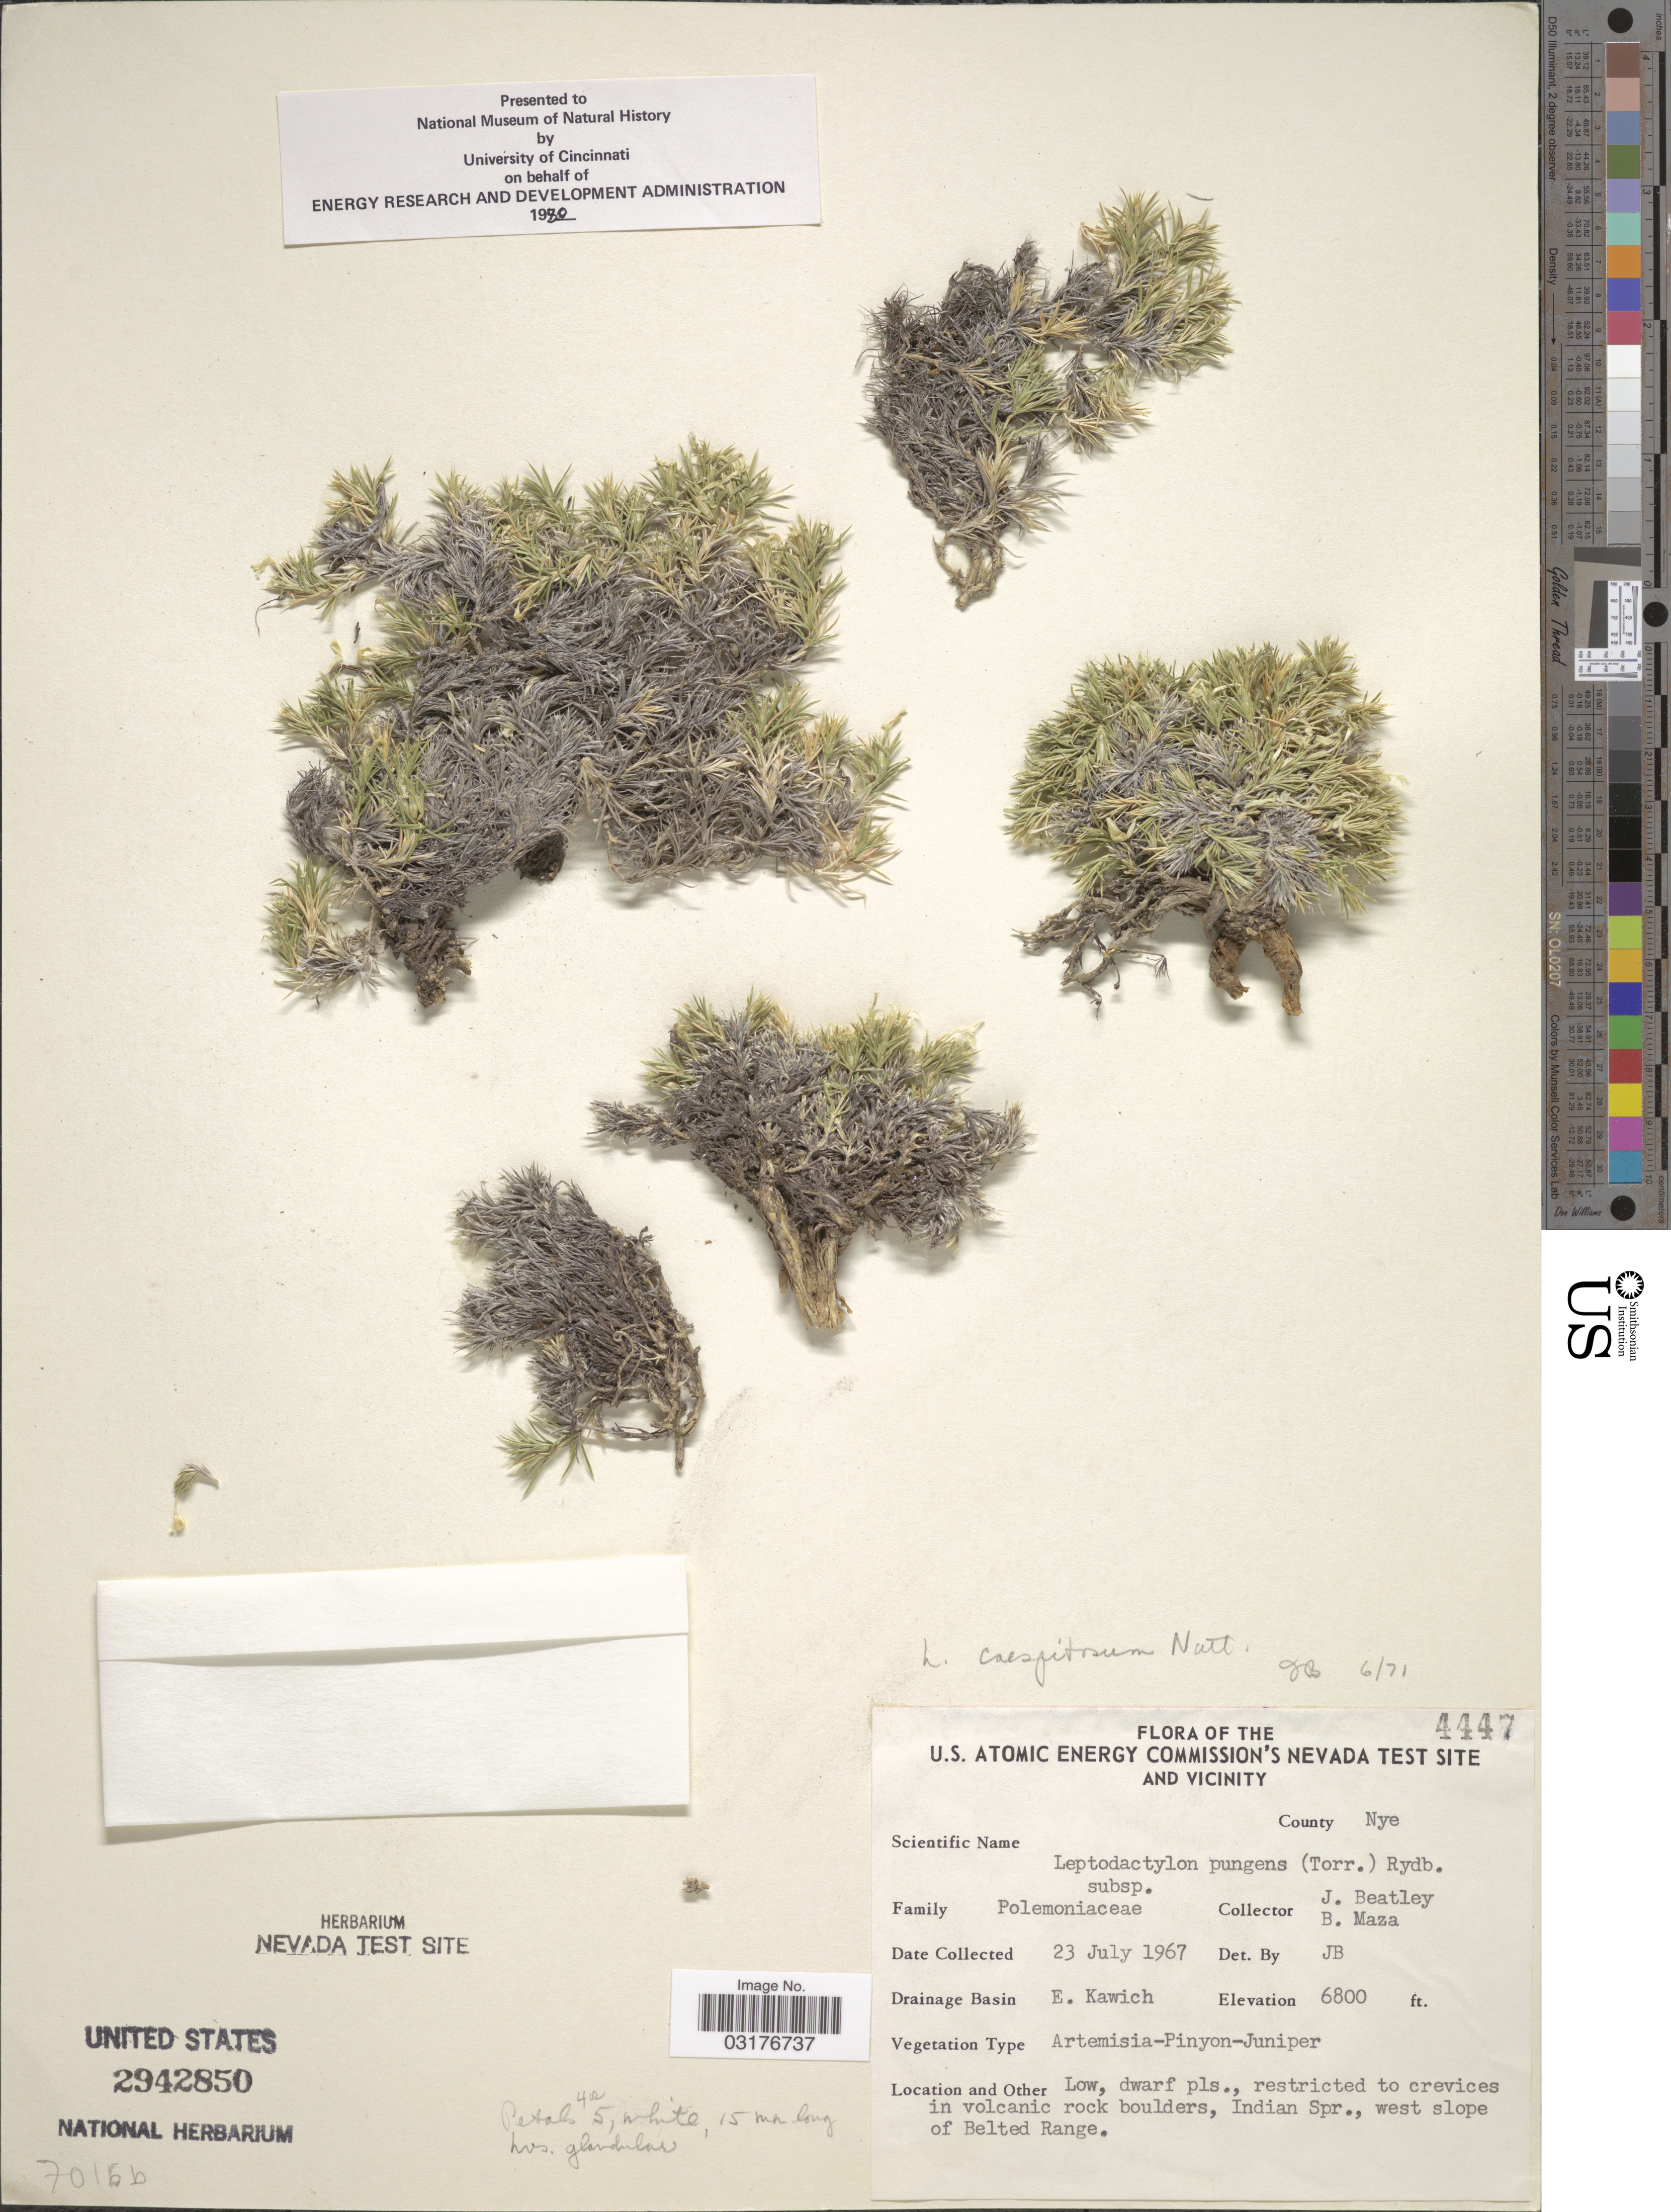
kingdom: Plantae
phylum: Tracheophyta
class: Magnoliopsida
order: Ericales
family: Polemoniaceae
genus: Linanthus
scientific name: Linanthus caespitosus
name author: (Nutt.) J.M. Porter & L.A. Johnson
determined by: Strong, Mark T., (BOT), Smithsonian Institution - National Museum of Natural History (UNITED STATES)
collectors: J. C. Beatley & B. Maza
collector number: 4447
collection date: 1967-07-23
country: United States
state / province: Nevada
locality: The U.S. Atomic Energy Commission's Nevada Test Site and Vicinity. County Nye. Drainage Basin E. Kawich. Indian Spr., west slope of Belted Range.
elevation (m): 2073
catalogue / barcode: US 2942850